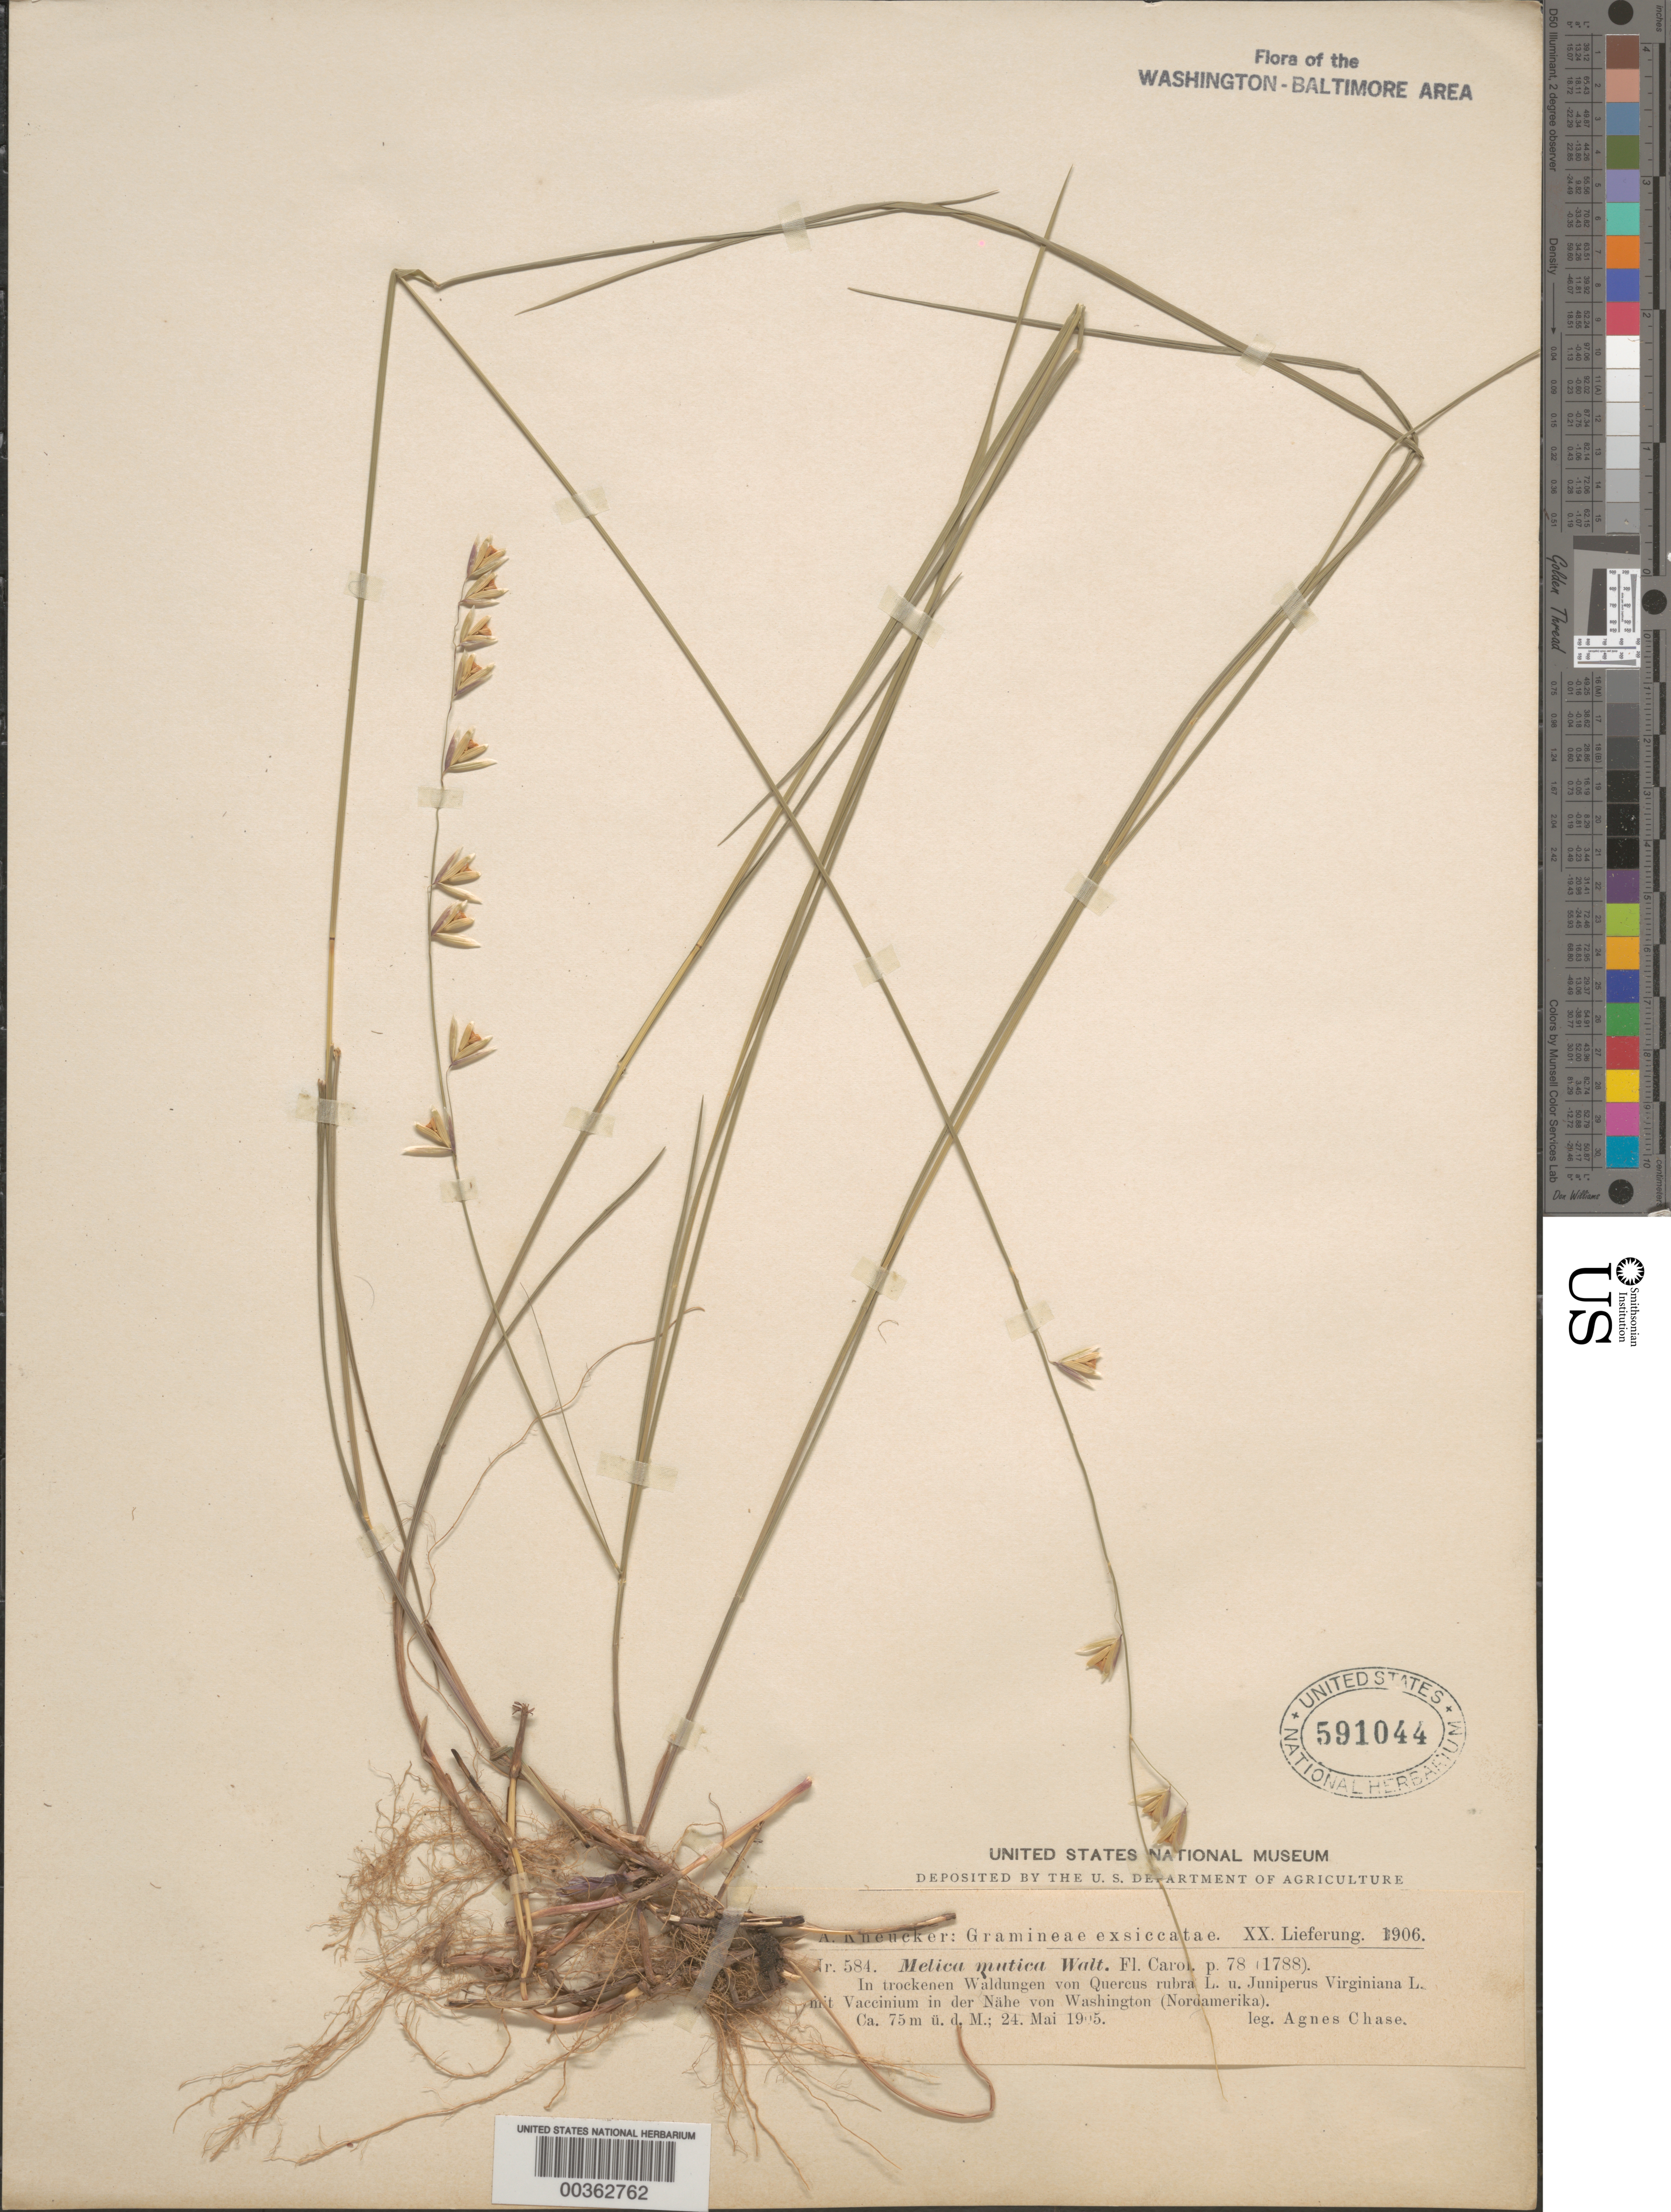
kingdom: Plantae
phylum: Tracheophyta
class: Liliopsida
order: Poales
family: Poaceae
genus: Melica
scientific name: Melica mutica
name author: Walter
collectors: A. Chase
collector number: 584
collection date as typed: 24 May 1905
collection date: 1905-05-24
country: United States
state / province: Virginia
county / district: Fairfax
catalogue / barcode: US 591044